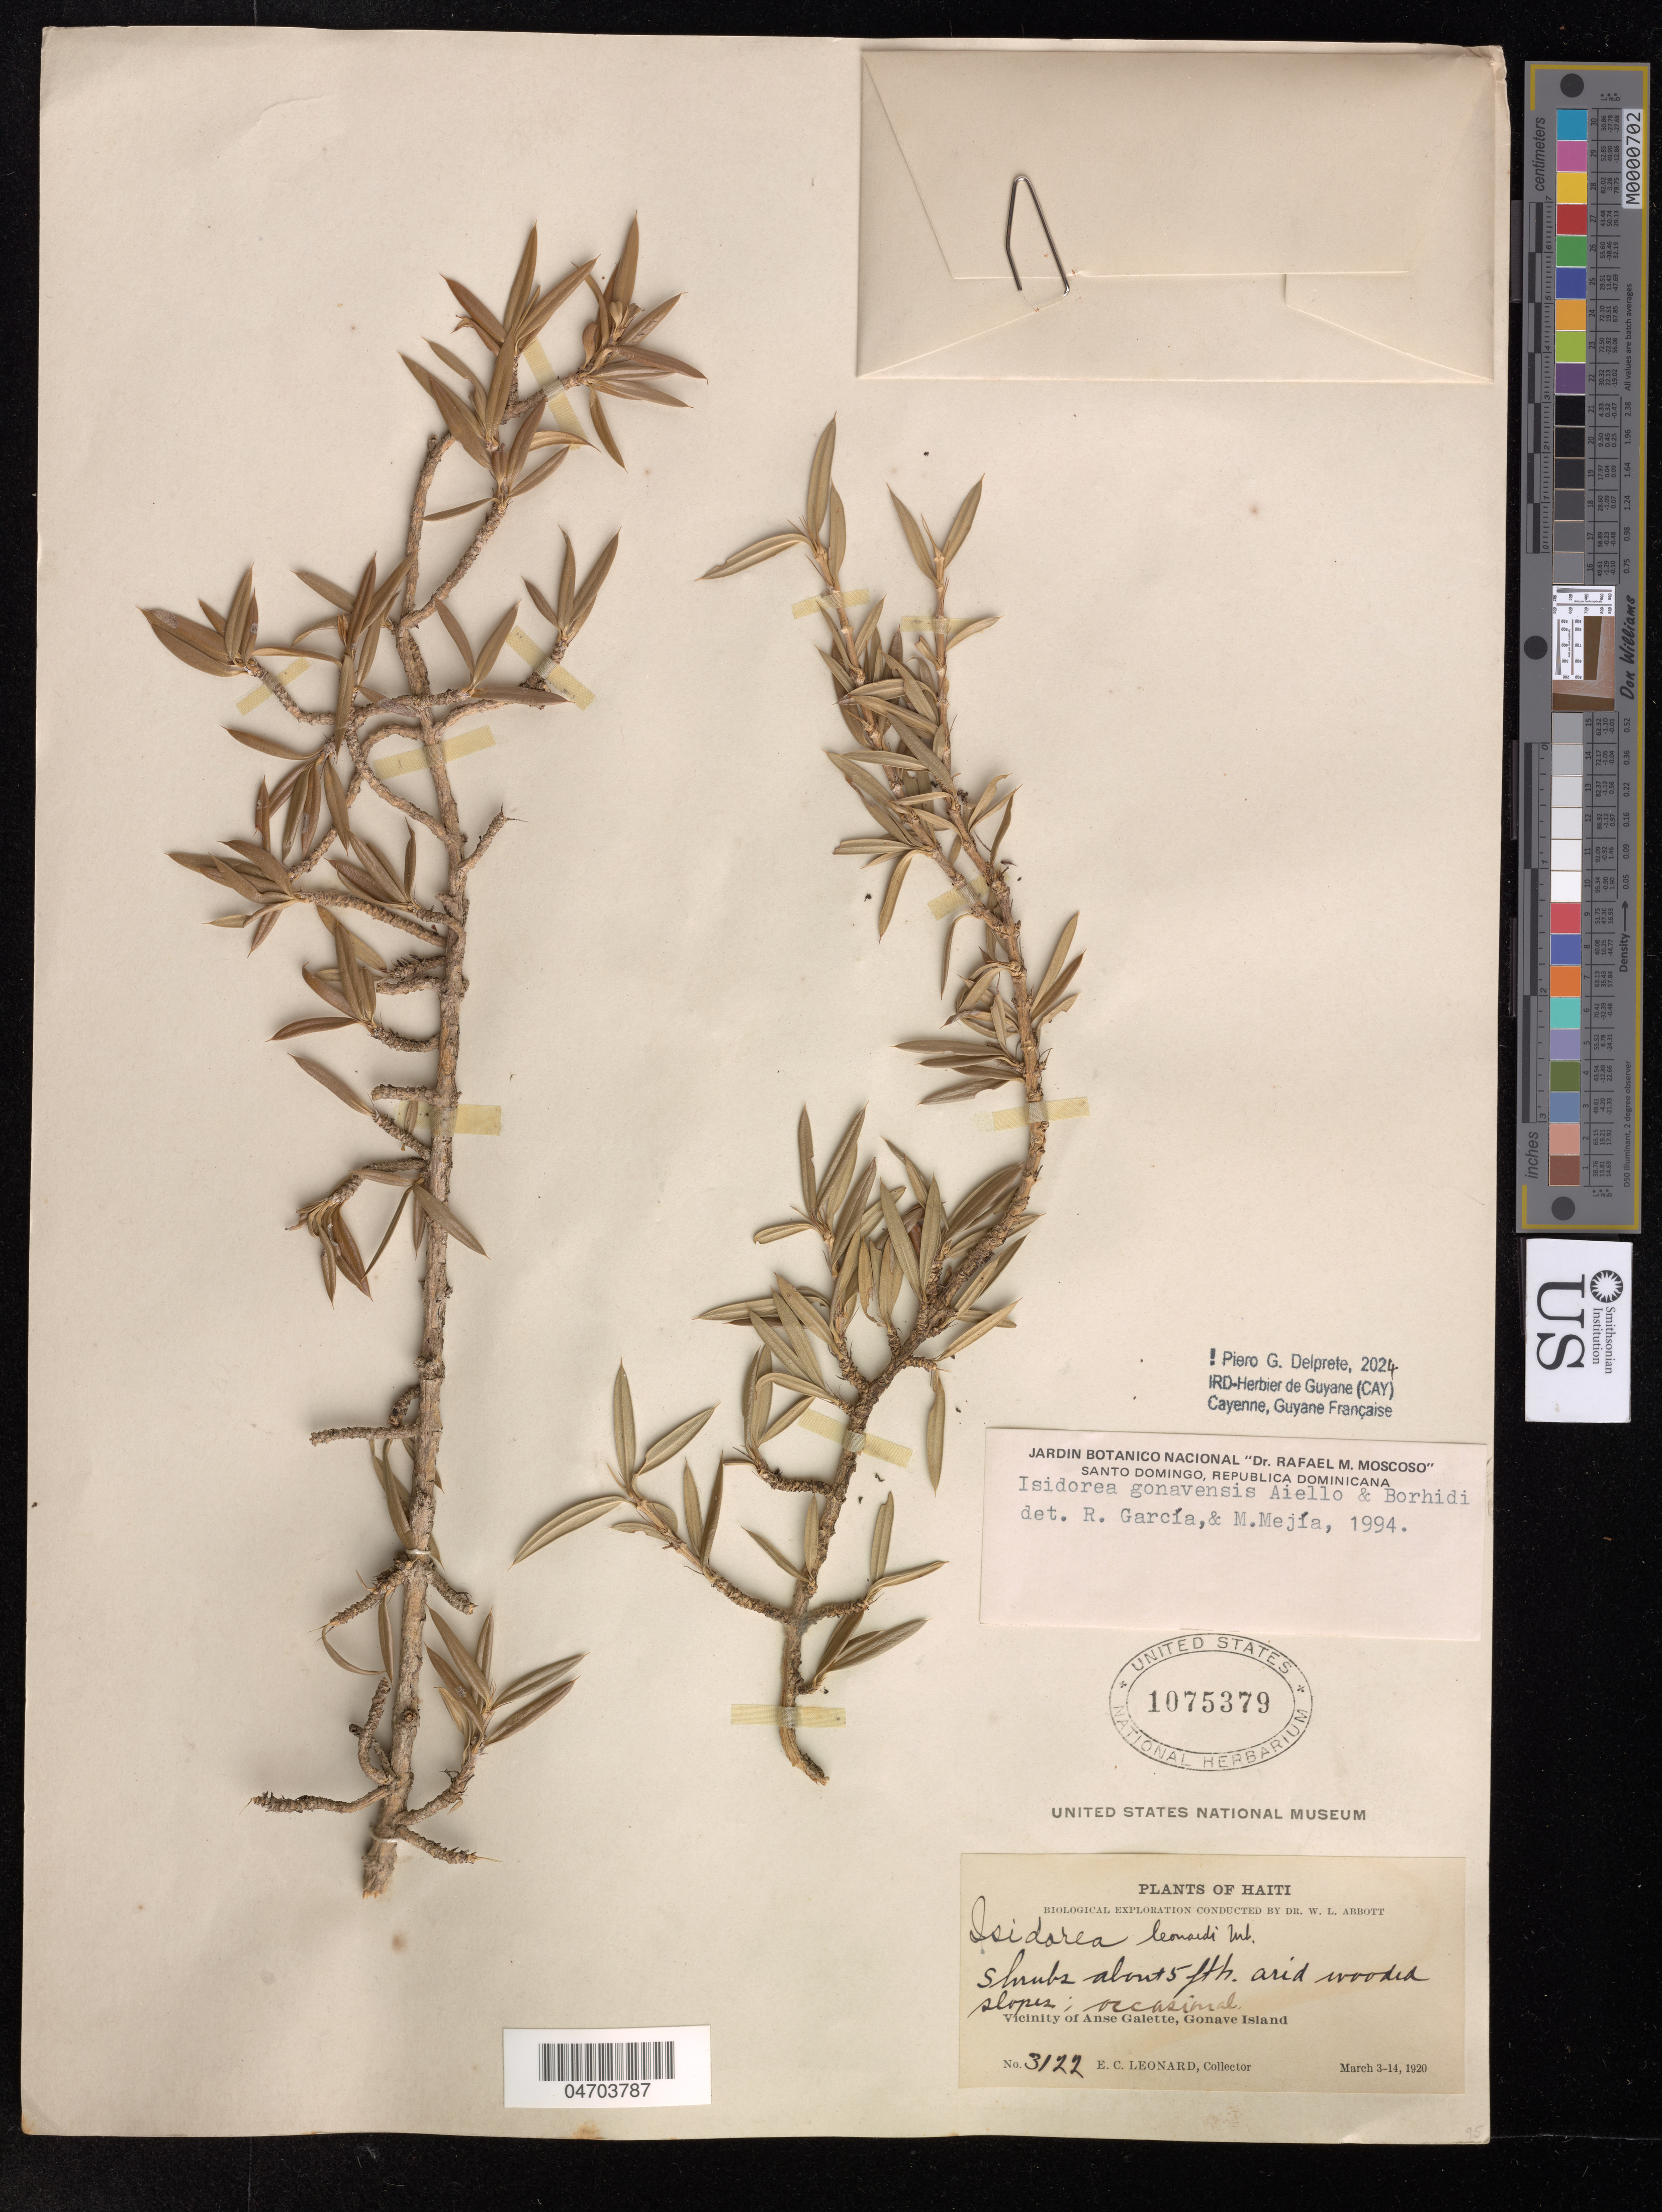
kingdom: Plantae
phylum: Tracheophyta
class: Magnoliopsida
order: Gentianales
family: Rubiaceae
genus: Isidorea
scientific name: Isidorea gonavensis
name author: Aiello & Borhidi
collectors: E. C. Leonard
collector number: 3122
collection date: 1920-03-03/1920-03-14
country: Haiti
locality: Vicinity of Anse Galette, Gonave island.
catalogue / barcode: US 1075379